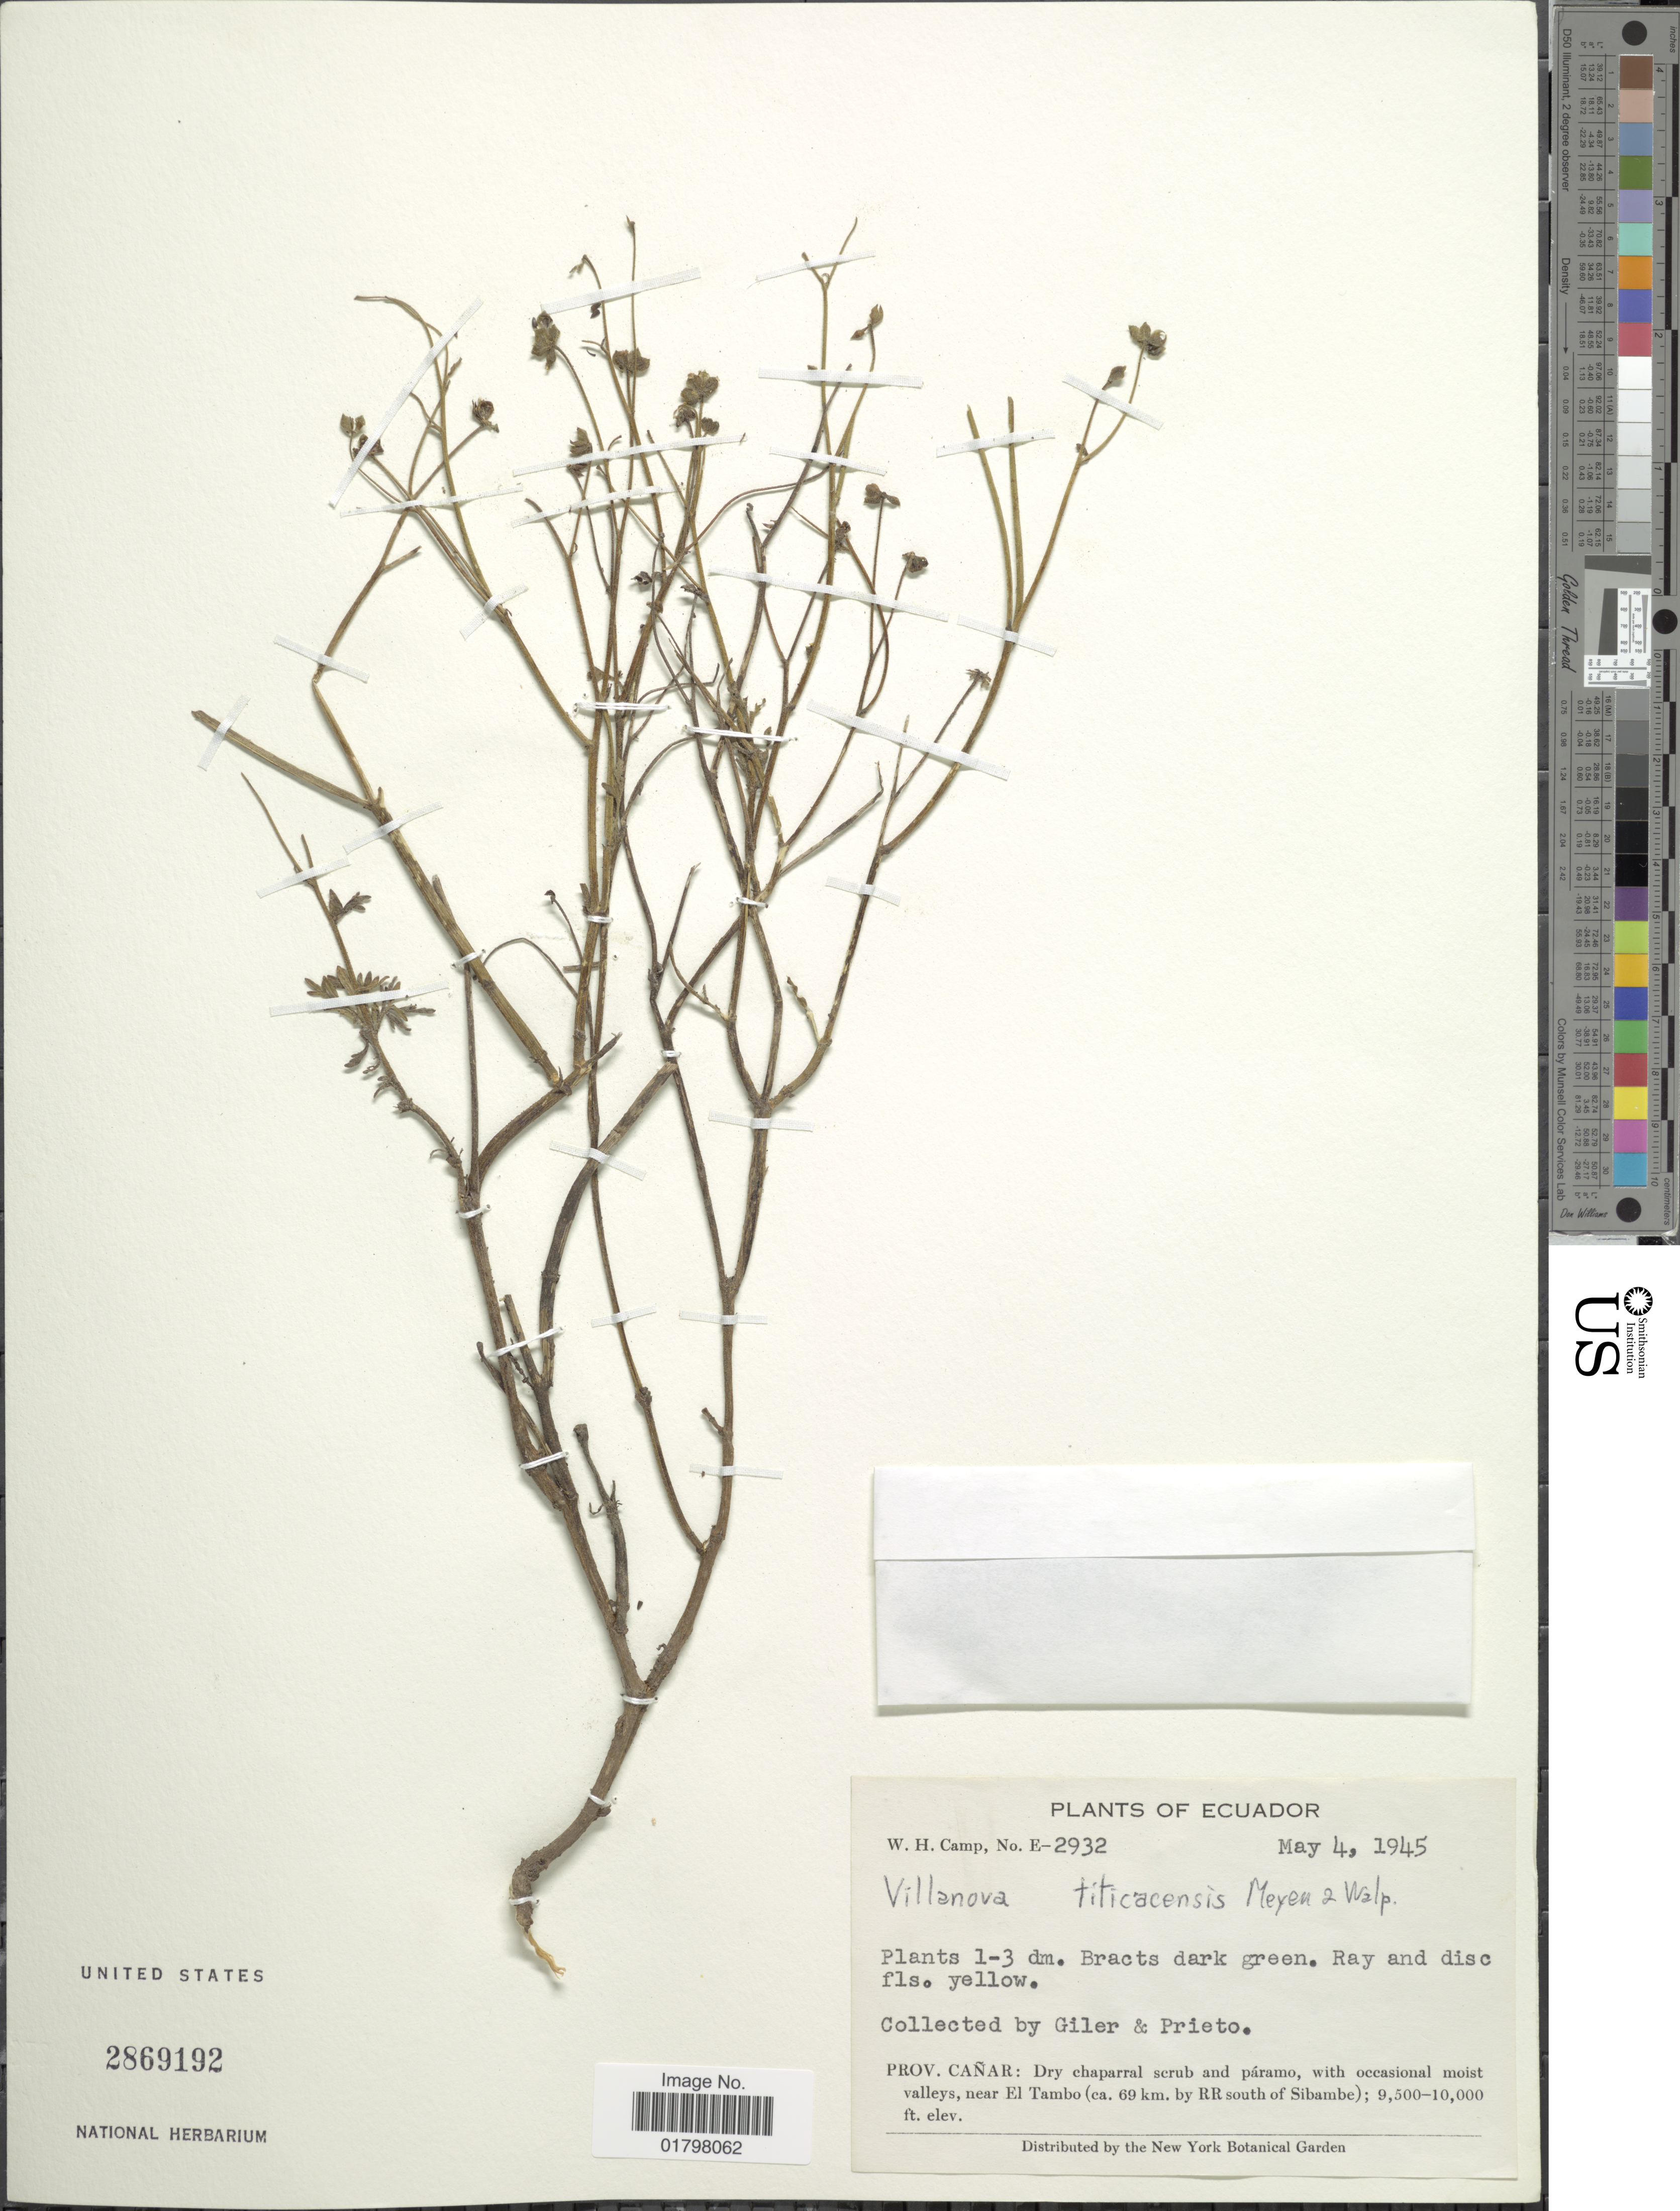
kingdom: Plantae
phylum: Tracheophyta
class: Magnoliopsida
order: Asterales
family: Asteraceae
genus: Vasquesia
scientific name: Vasquesia titicacensis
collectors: Giler, --, -. Prieto & W. H. Camp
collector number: E-2932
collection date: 1945-05-04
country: Ecuador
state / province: Cañar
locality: Prov. Cañar: Dry chaparral scrub and páramo, with occasional moist valleys, near El Tambo (ca. 69 km by RR south of Sibambe)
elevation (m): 2896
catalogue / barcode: US 2869192